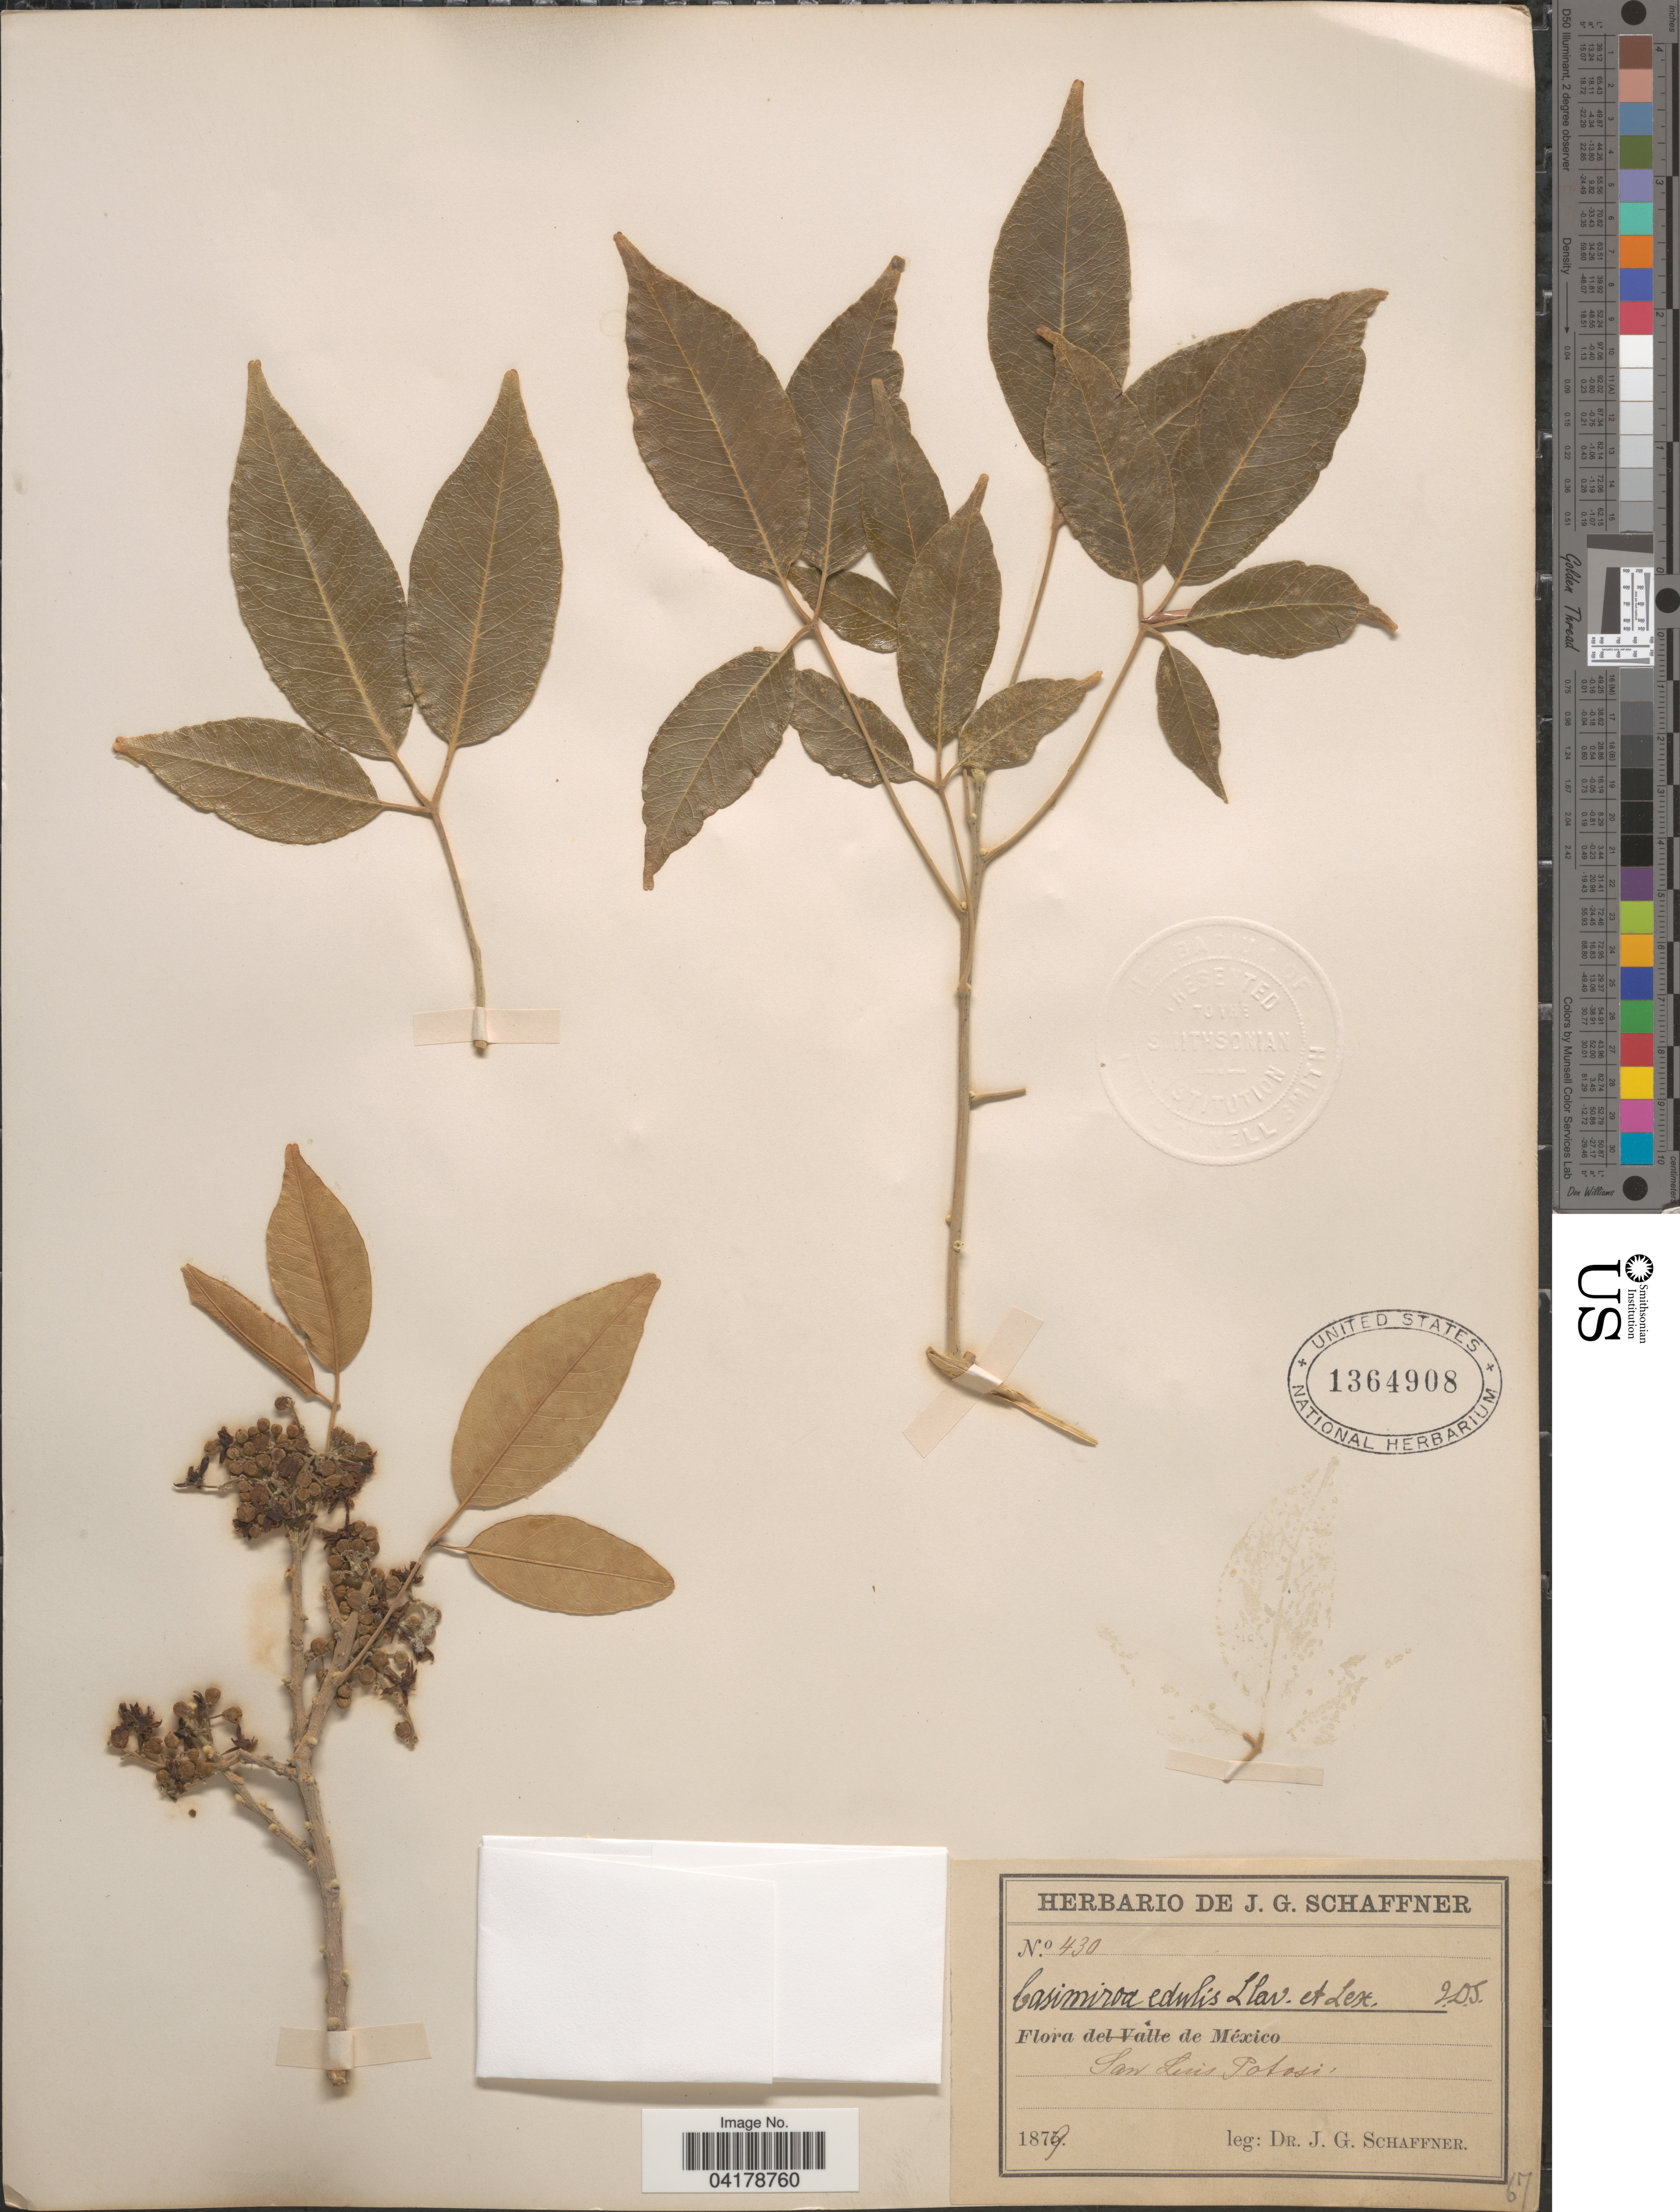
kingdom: Plantae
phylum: Tracheophyta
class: Magnoliopsida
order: Sapindales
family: Rutaceae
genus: Casimiroa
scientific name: Casimiroa edulis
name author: La Llave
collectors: J. G. Schaffner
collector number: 430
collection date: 1879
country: Mexico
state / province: San Luis Potosí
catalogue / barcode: US 1364908